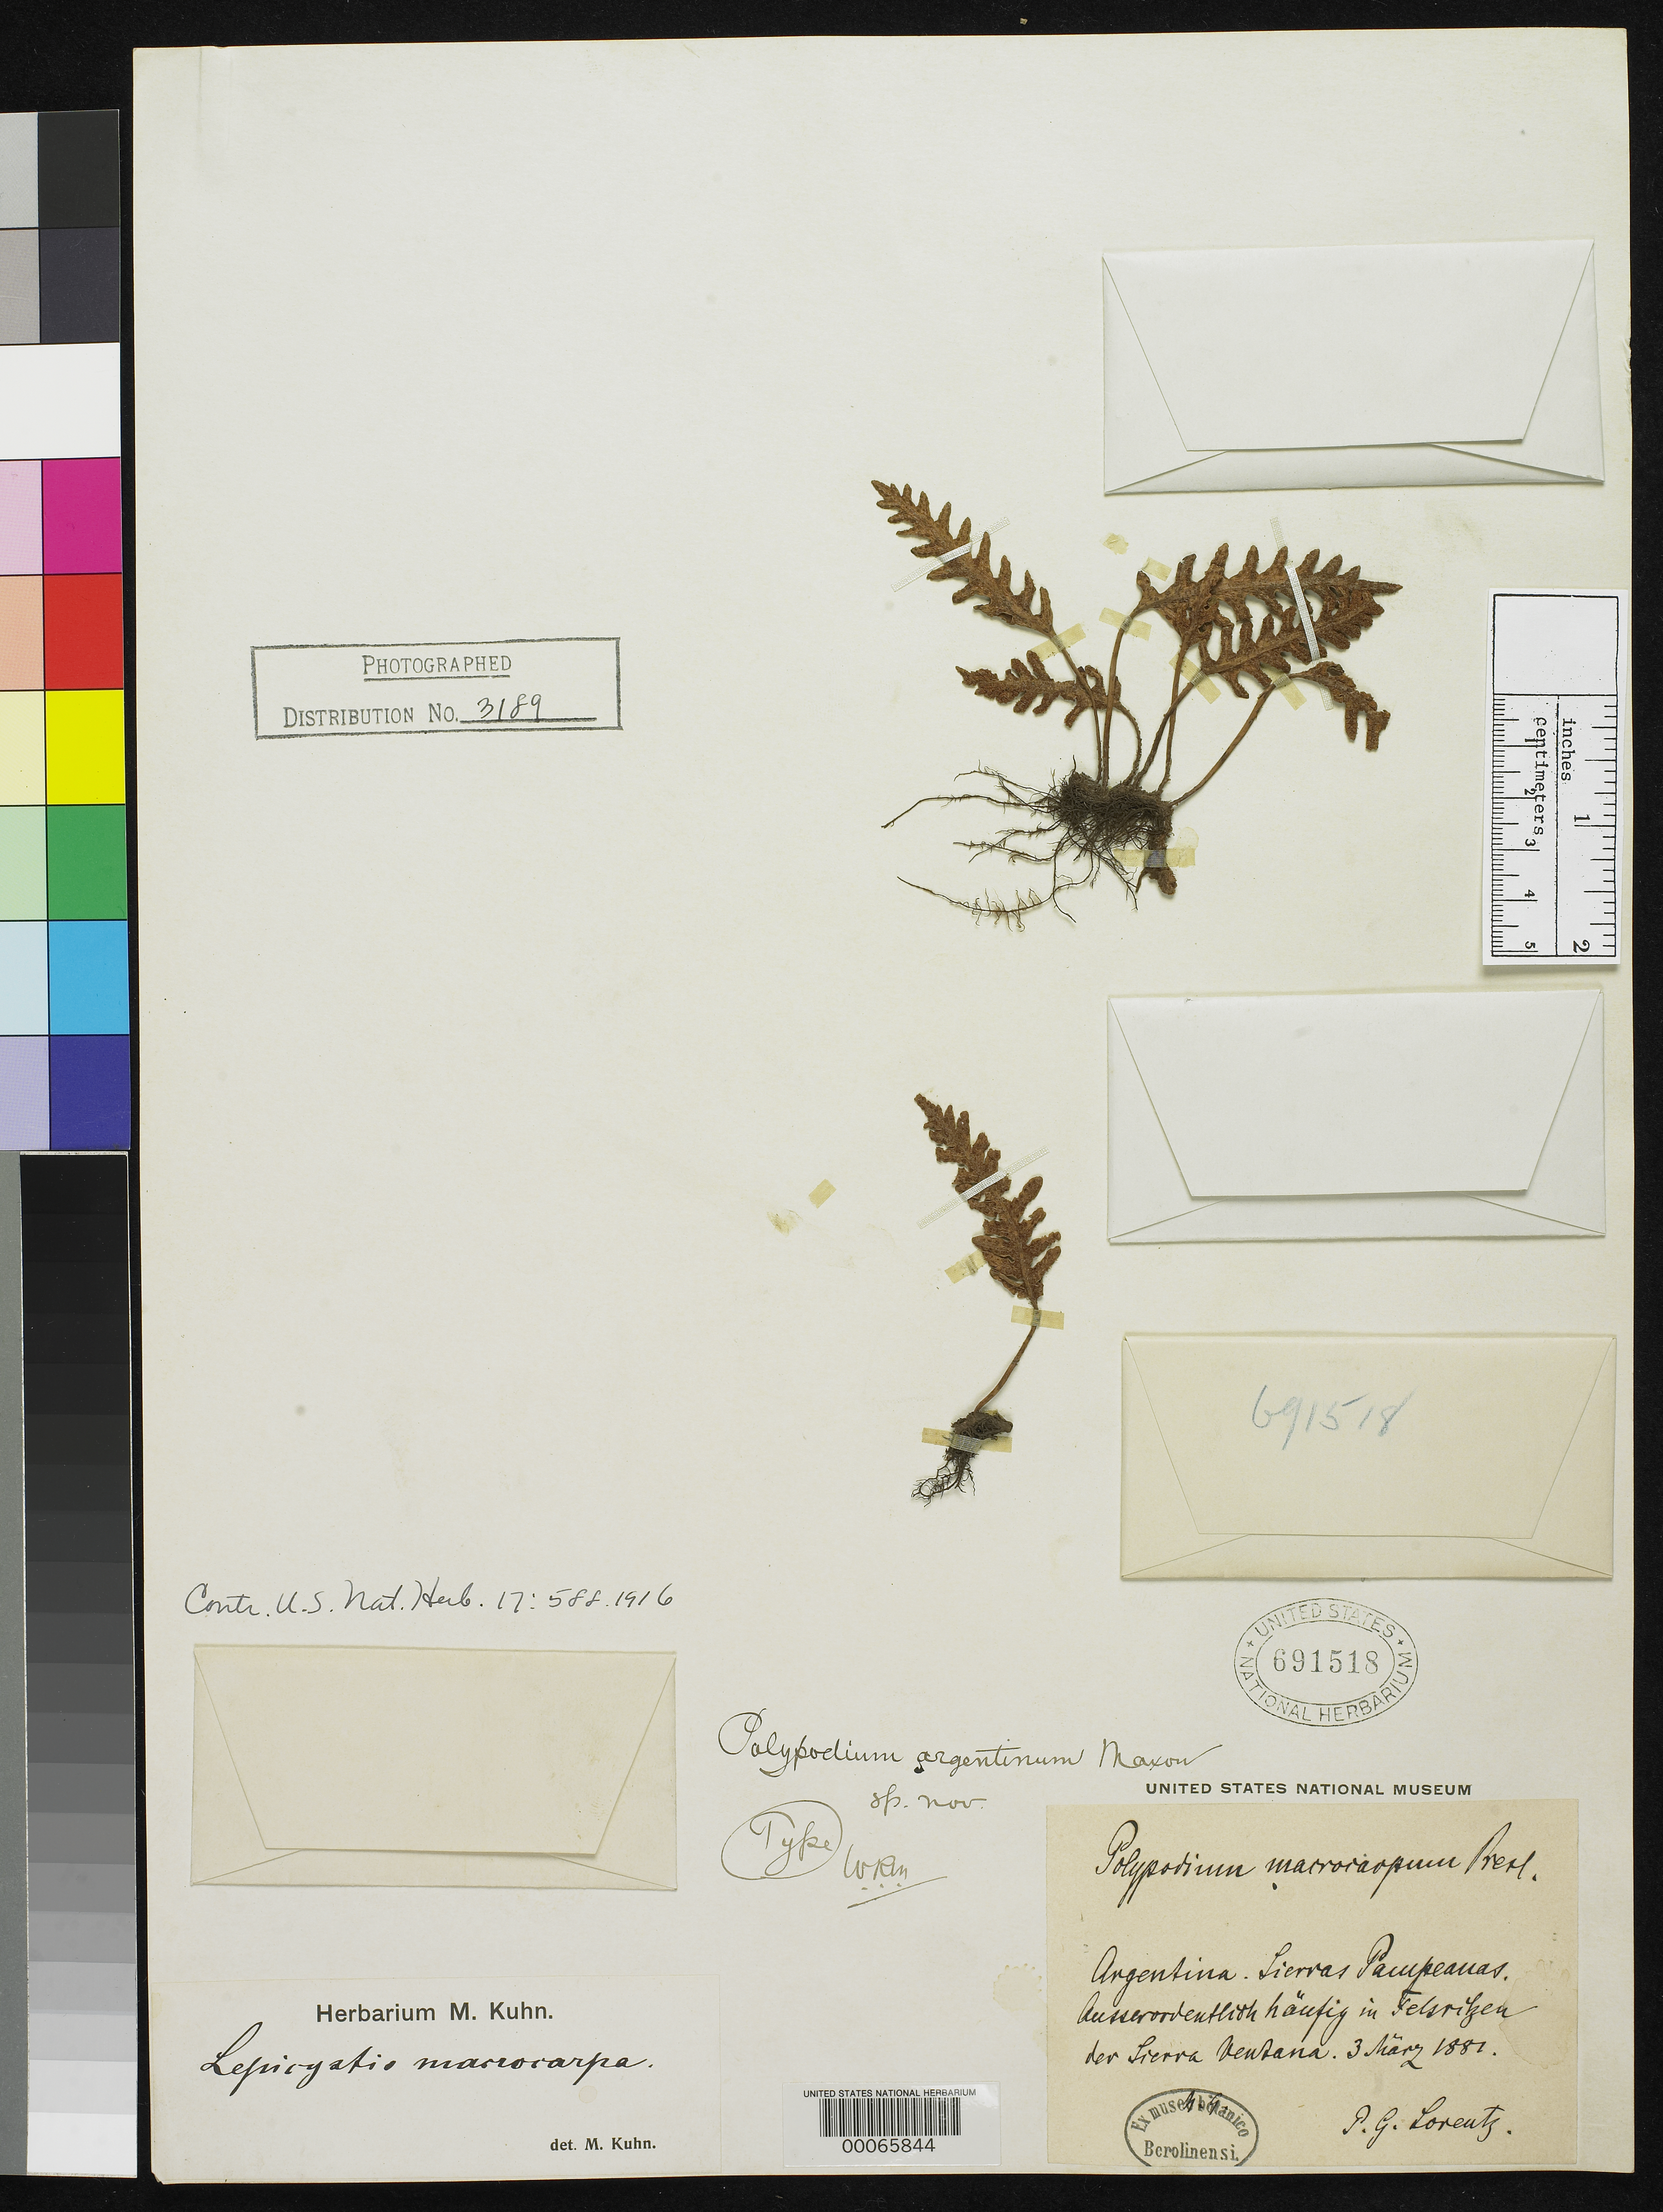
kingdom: Plantae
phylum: Tracheophyta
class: Polypodiopsida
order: Polypodiales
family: Polypodiaceae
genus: Polypodium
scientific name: Polypodium argentinum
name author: Maxon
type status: Holotype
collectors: P. G. Lorentz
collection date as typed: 03 Mar 1881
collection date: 1881-03-03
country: Argentina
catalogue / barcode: US 691518